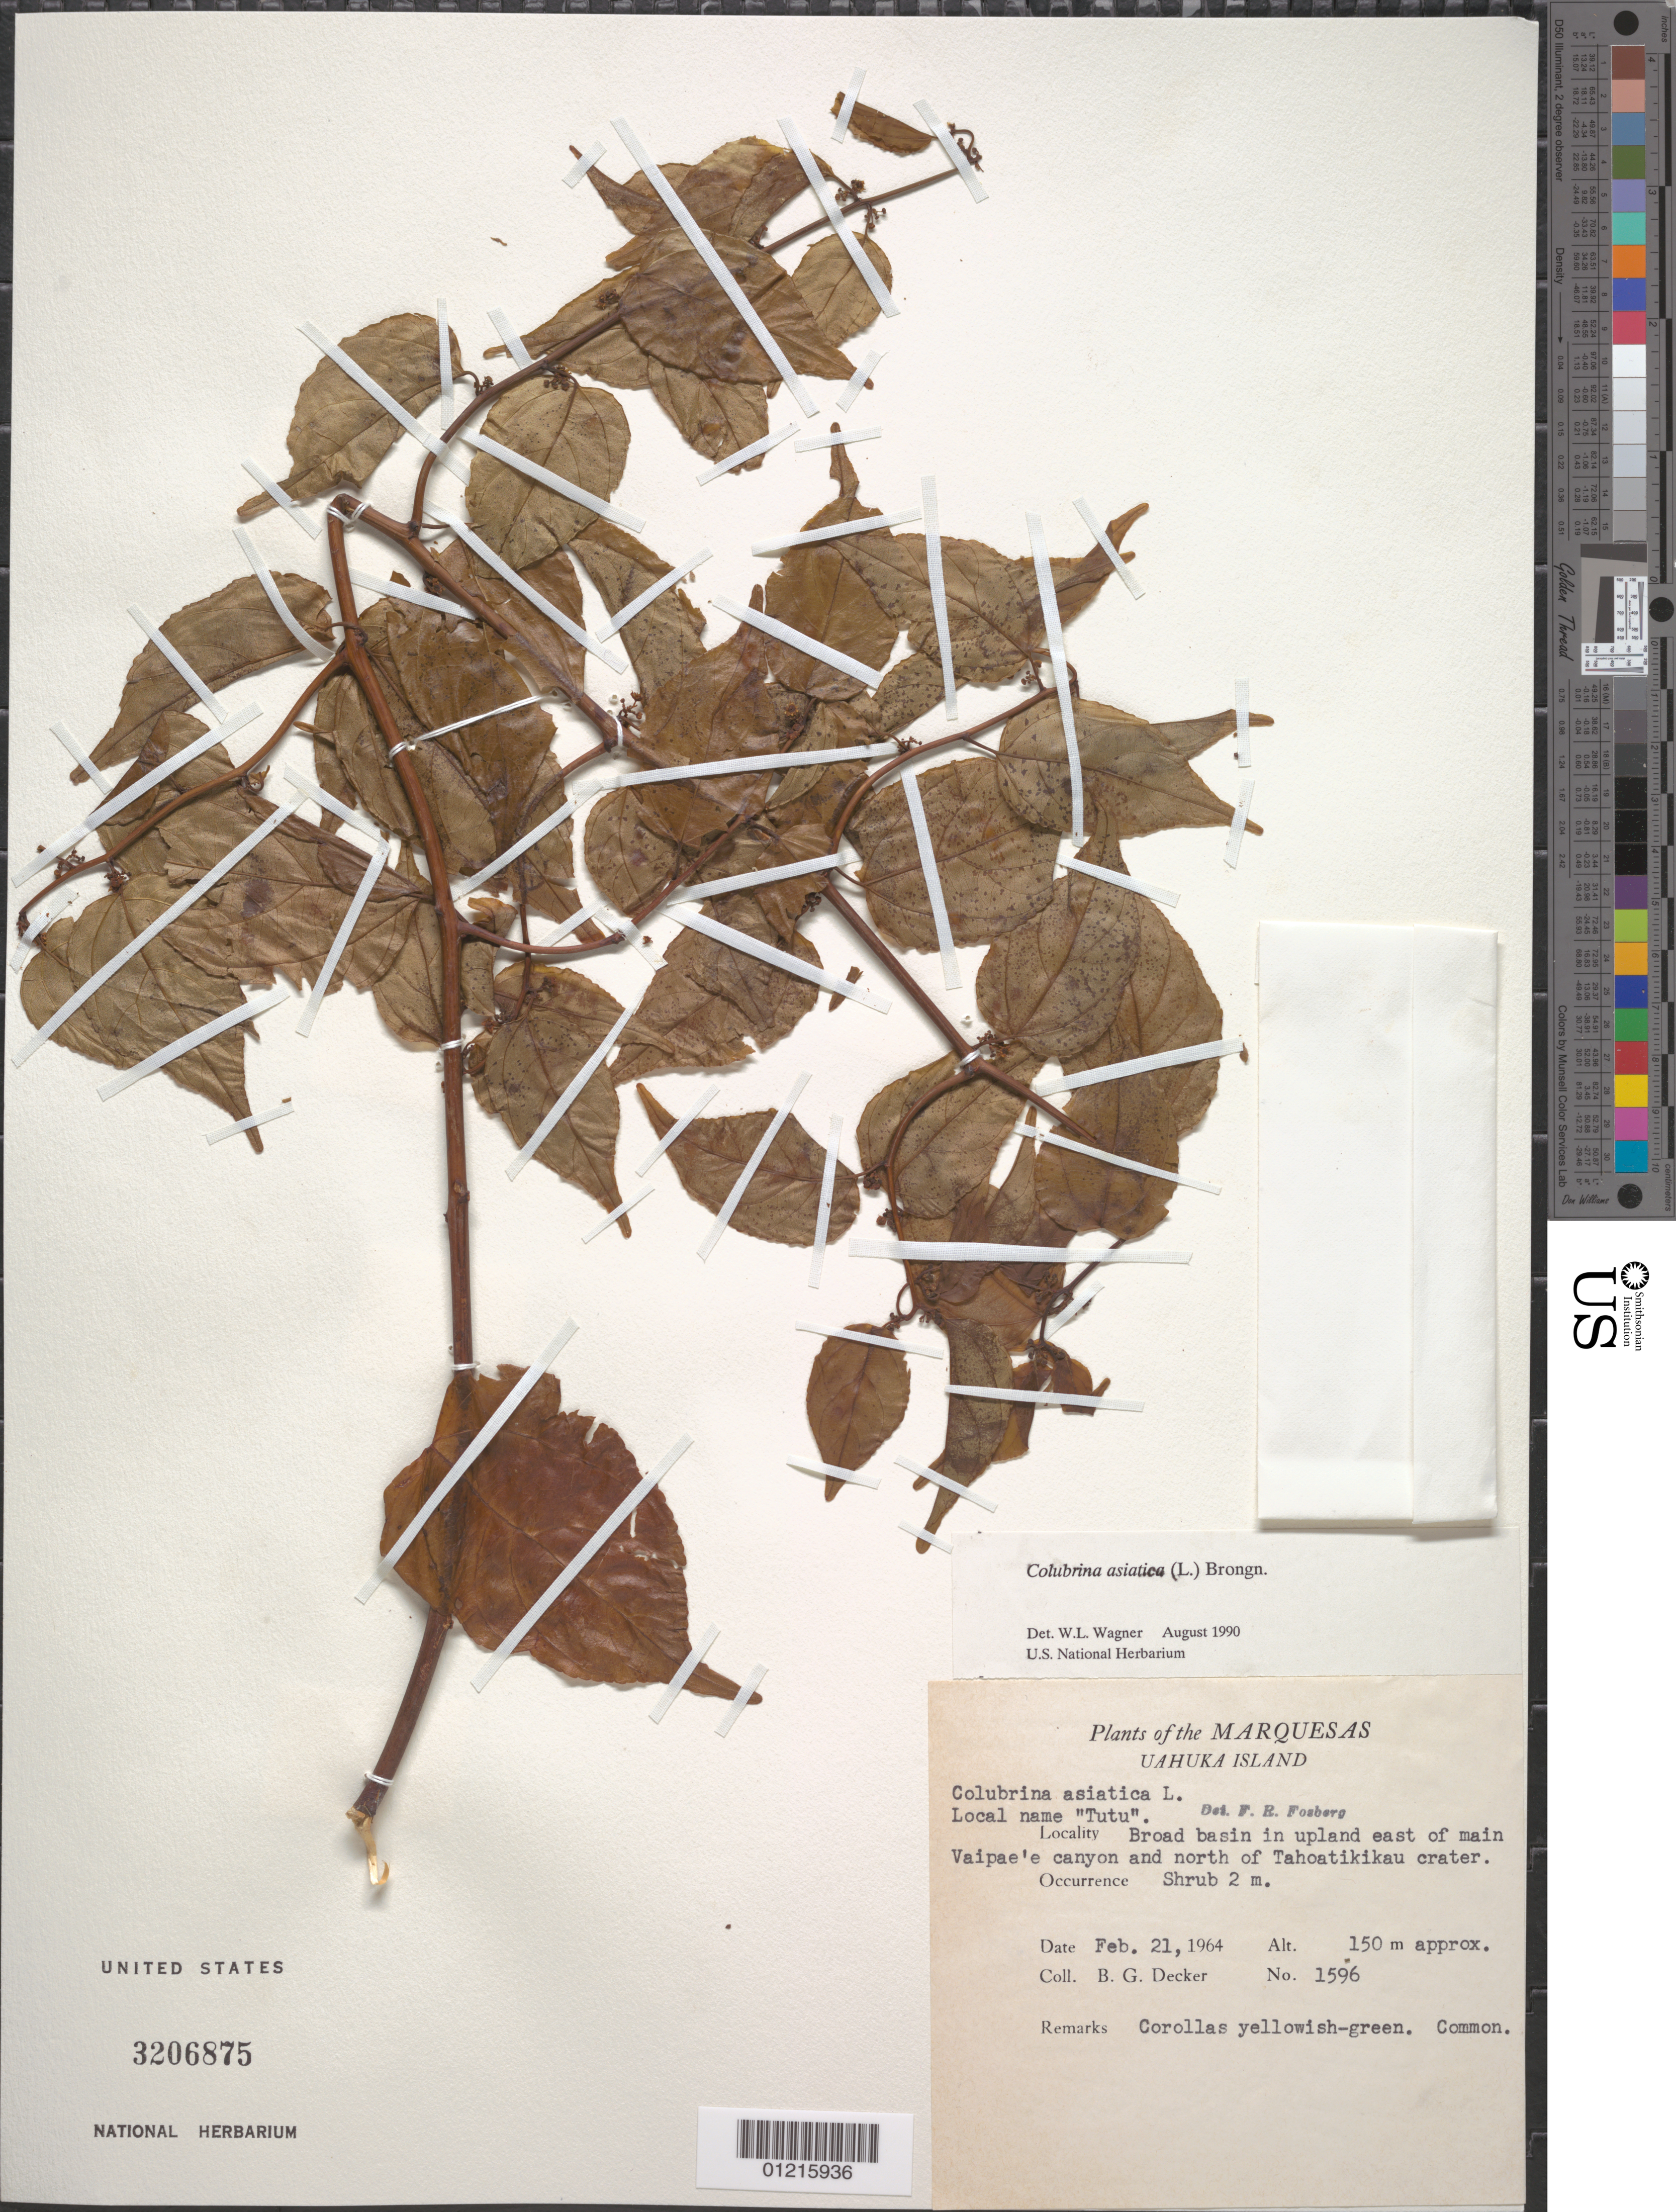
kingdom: Plantae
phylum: Tracheophyta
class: Magnoliopsida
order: Rosales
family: Rhamnaceae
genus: Colubrina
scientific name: Colubrina asiatica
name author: (L.) Brongn.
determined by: Wagner, W. L., (BOT), Smithsonian Institution - National Museum of Natural History (UNITED STATES)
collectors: B. G. Decker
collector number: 1596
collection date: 1964-02-21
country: French Polynesia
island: Ua Huka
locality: broad basin in upland E of main Vaipae'e canyon and N of Tahoatikikau crater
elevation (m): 150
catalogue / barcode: US 3206875